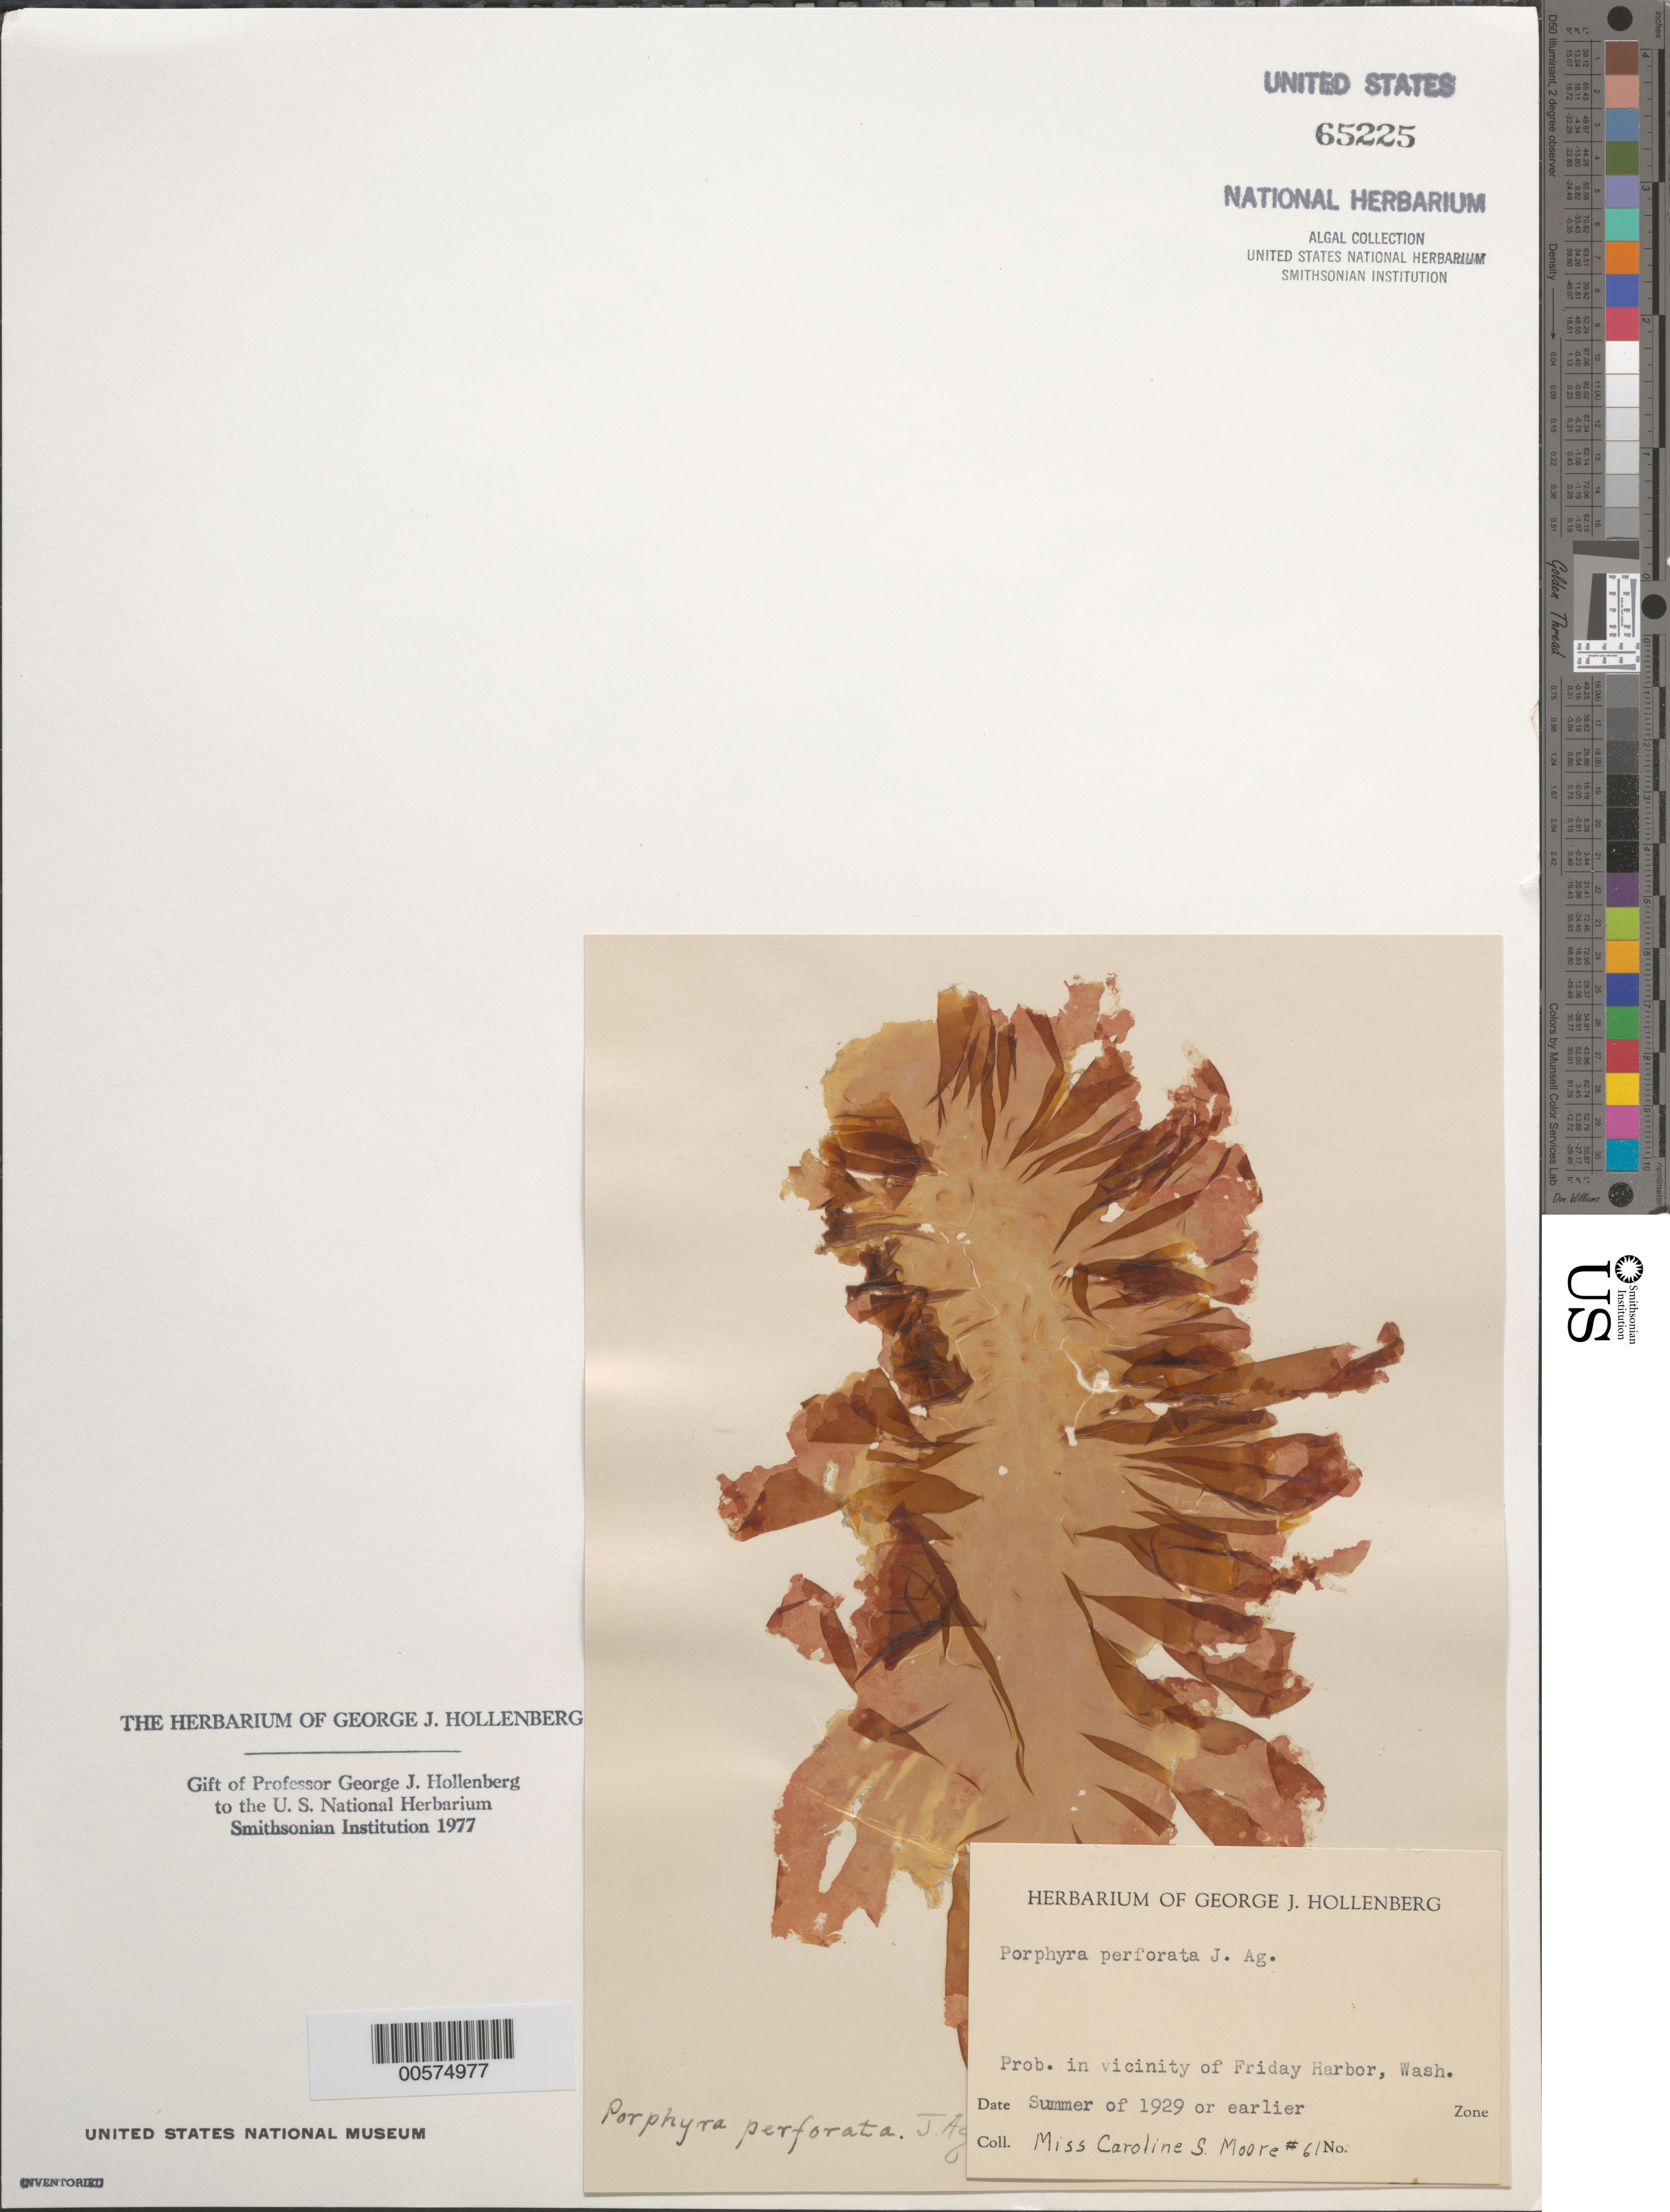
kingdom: Plantae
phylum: Rhodophyta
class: Bangiophyceae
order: Bangiales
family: Bangiaceae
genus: Pyropia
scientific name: Pyropia perforata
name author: (J. Agardh) S.C. Lindstrom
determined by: Algae name updating Project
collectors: C. Moore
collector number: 61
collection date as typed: Sum 1929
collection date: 1929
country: United States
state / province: Washington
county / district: San Juan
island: San Juan Island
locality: Probably Friday Harbor area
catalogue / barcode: US 65225